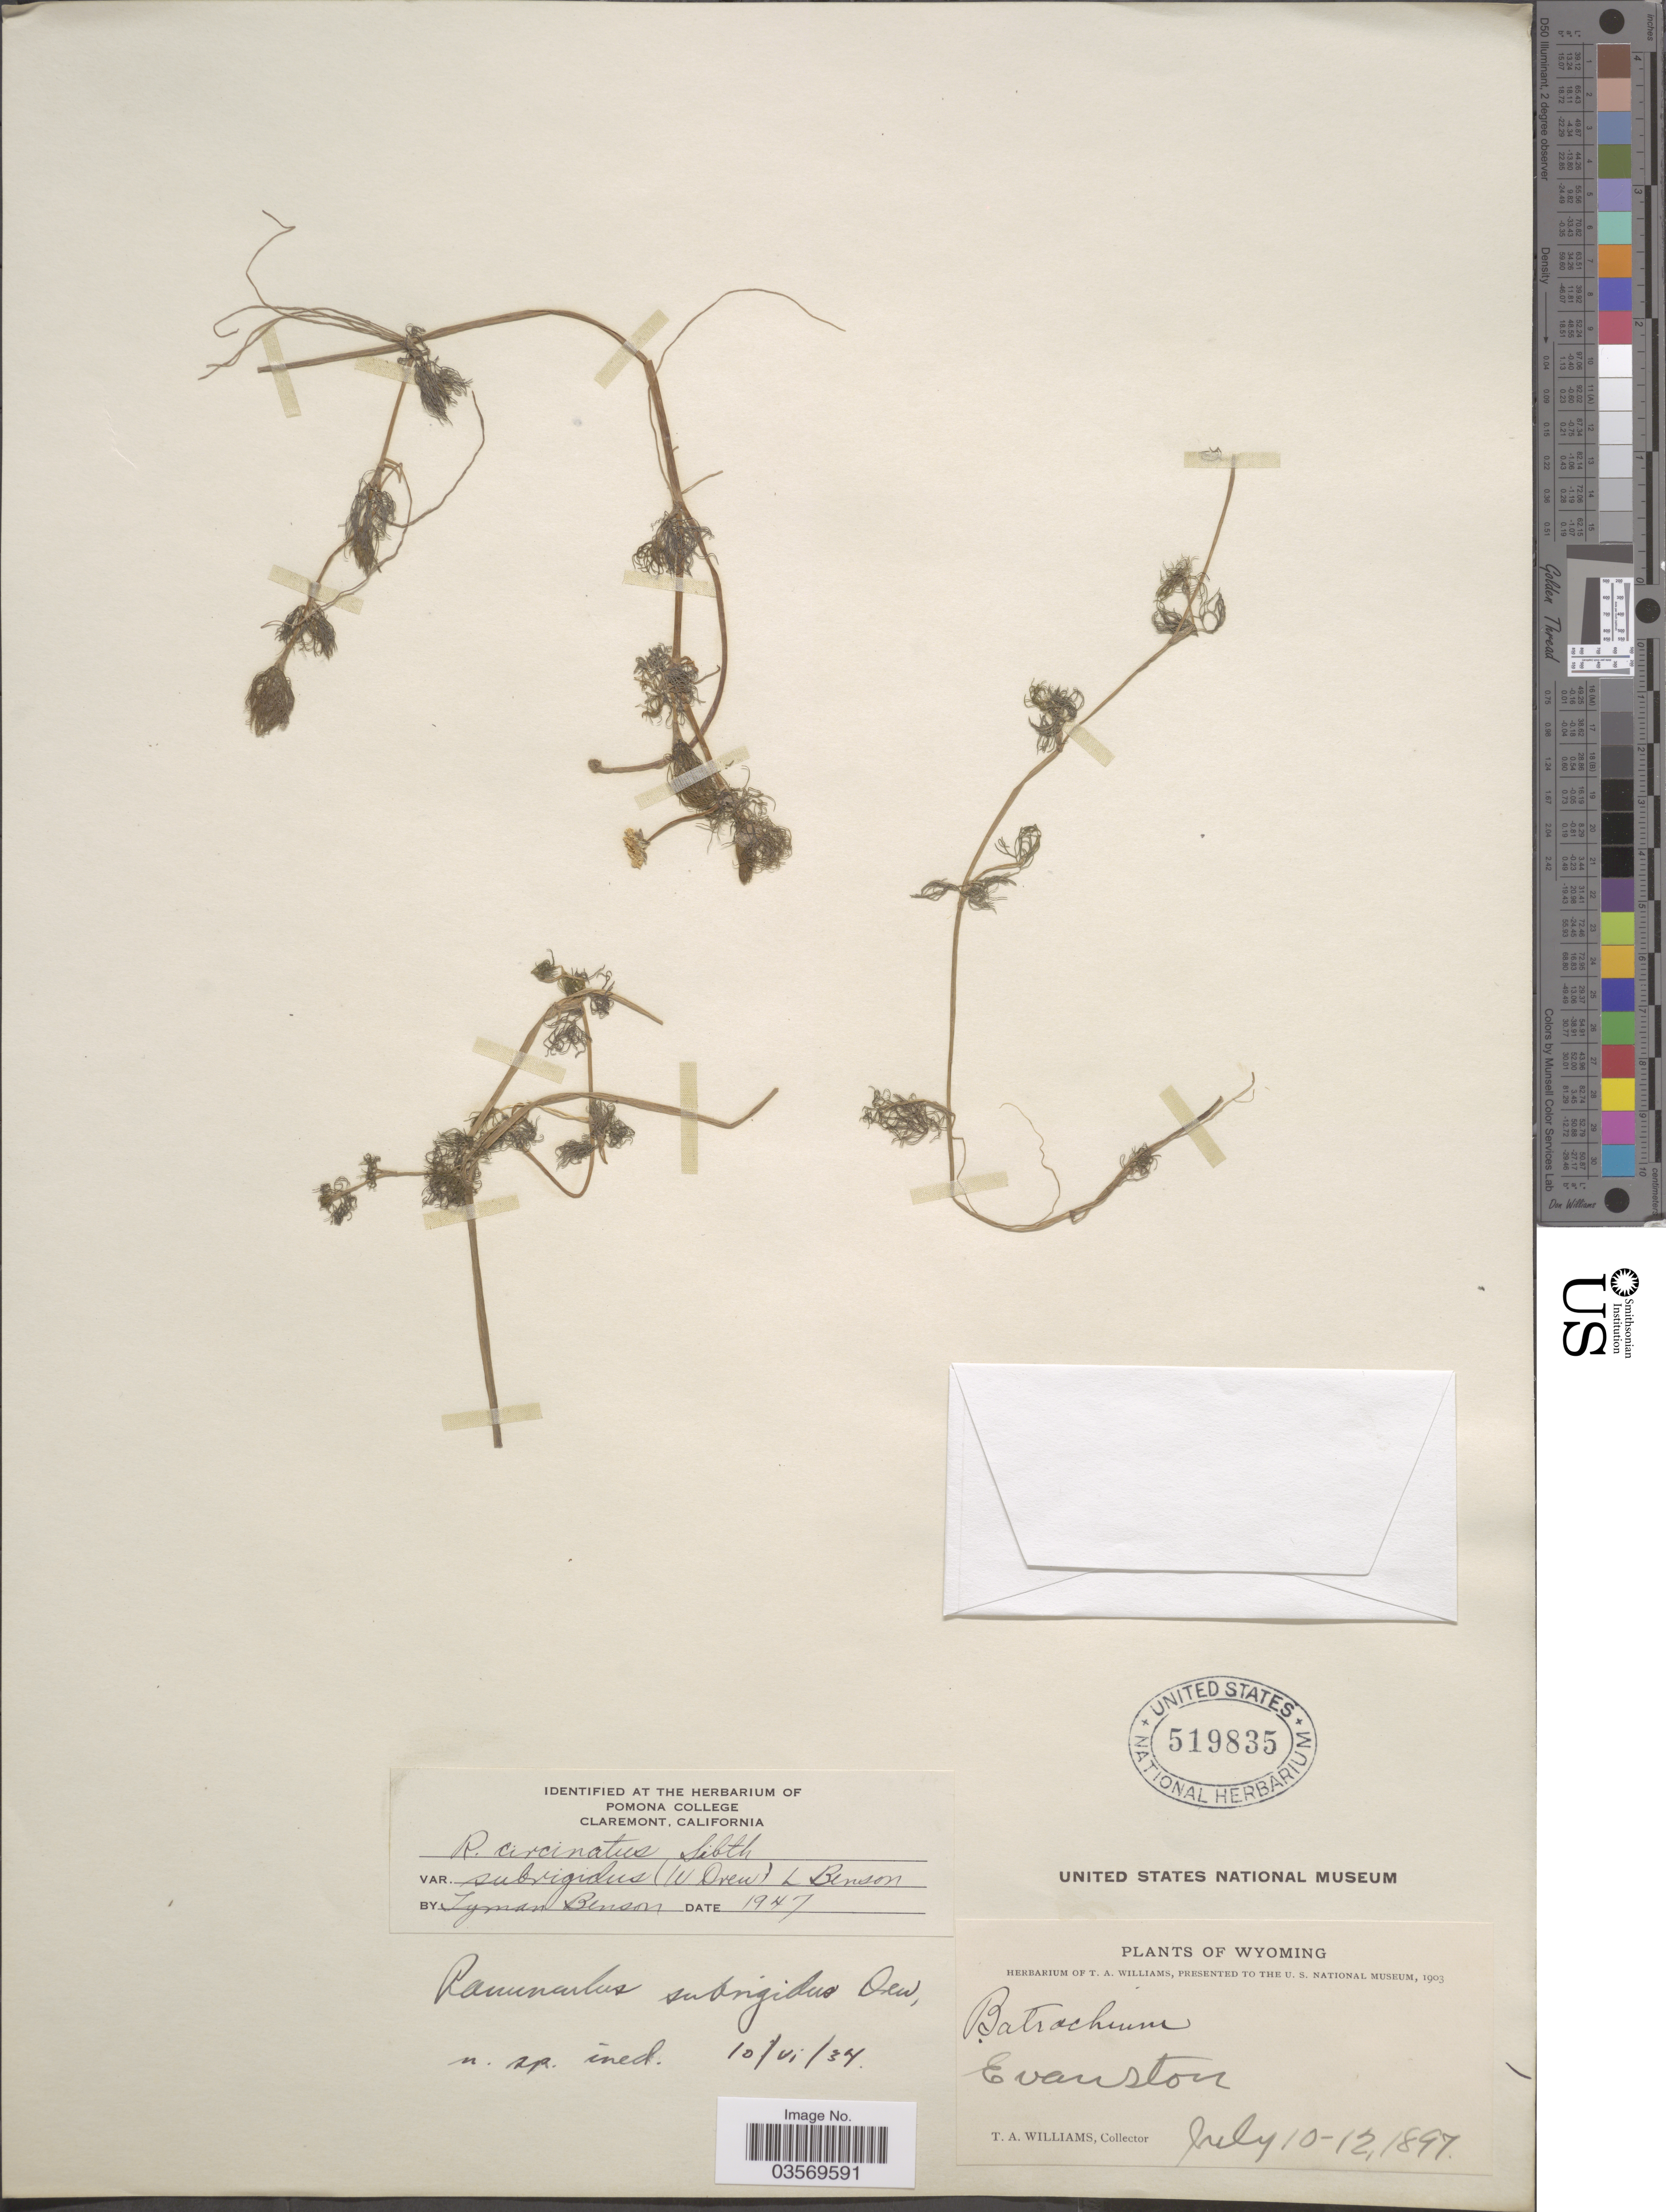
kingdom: Plantae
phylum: Tracheophyta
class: Magnoliopsida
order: Ranunculales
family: Ranunculaceae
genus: Ranunculus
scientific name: Ranunculus subrigidus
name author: W.B. Drew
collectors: T. Williams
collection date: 1897-07-10/1897-07-12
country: United States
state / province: Wyoming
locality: Evanston.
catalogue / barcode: US 519835